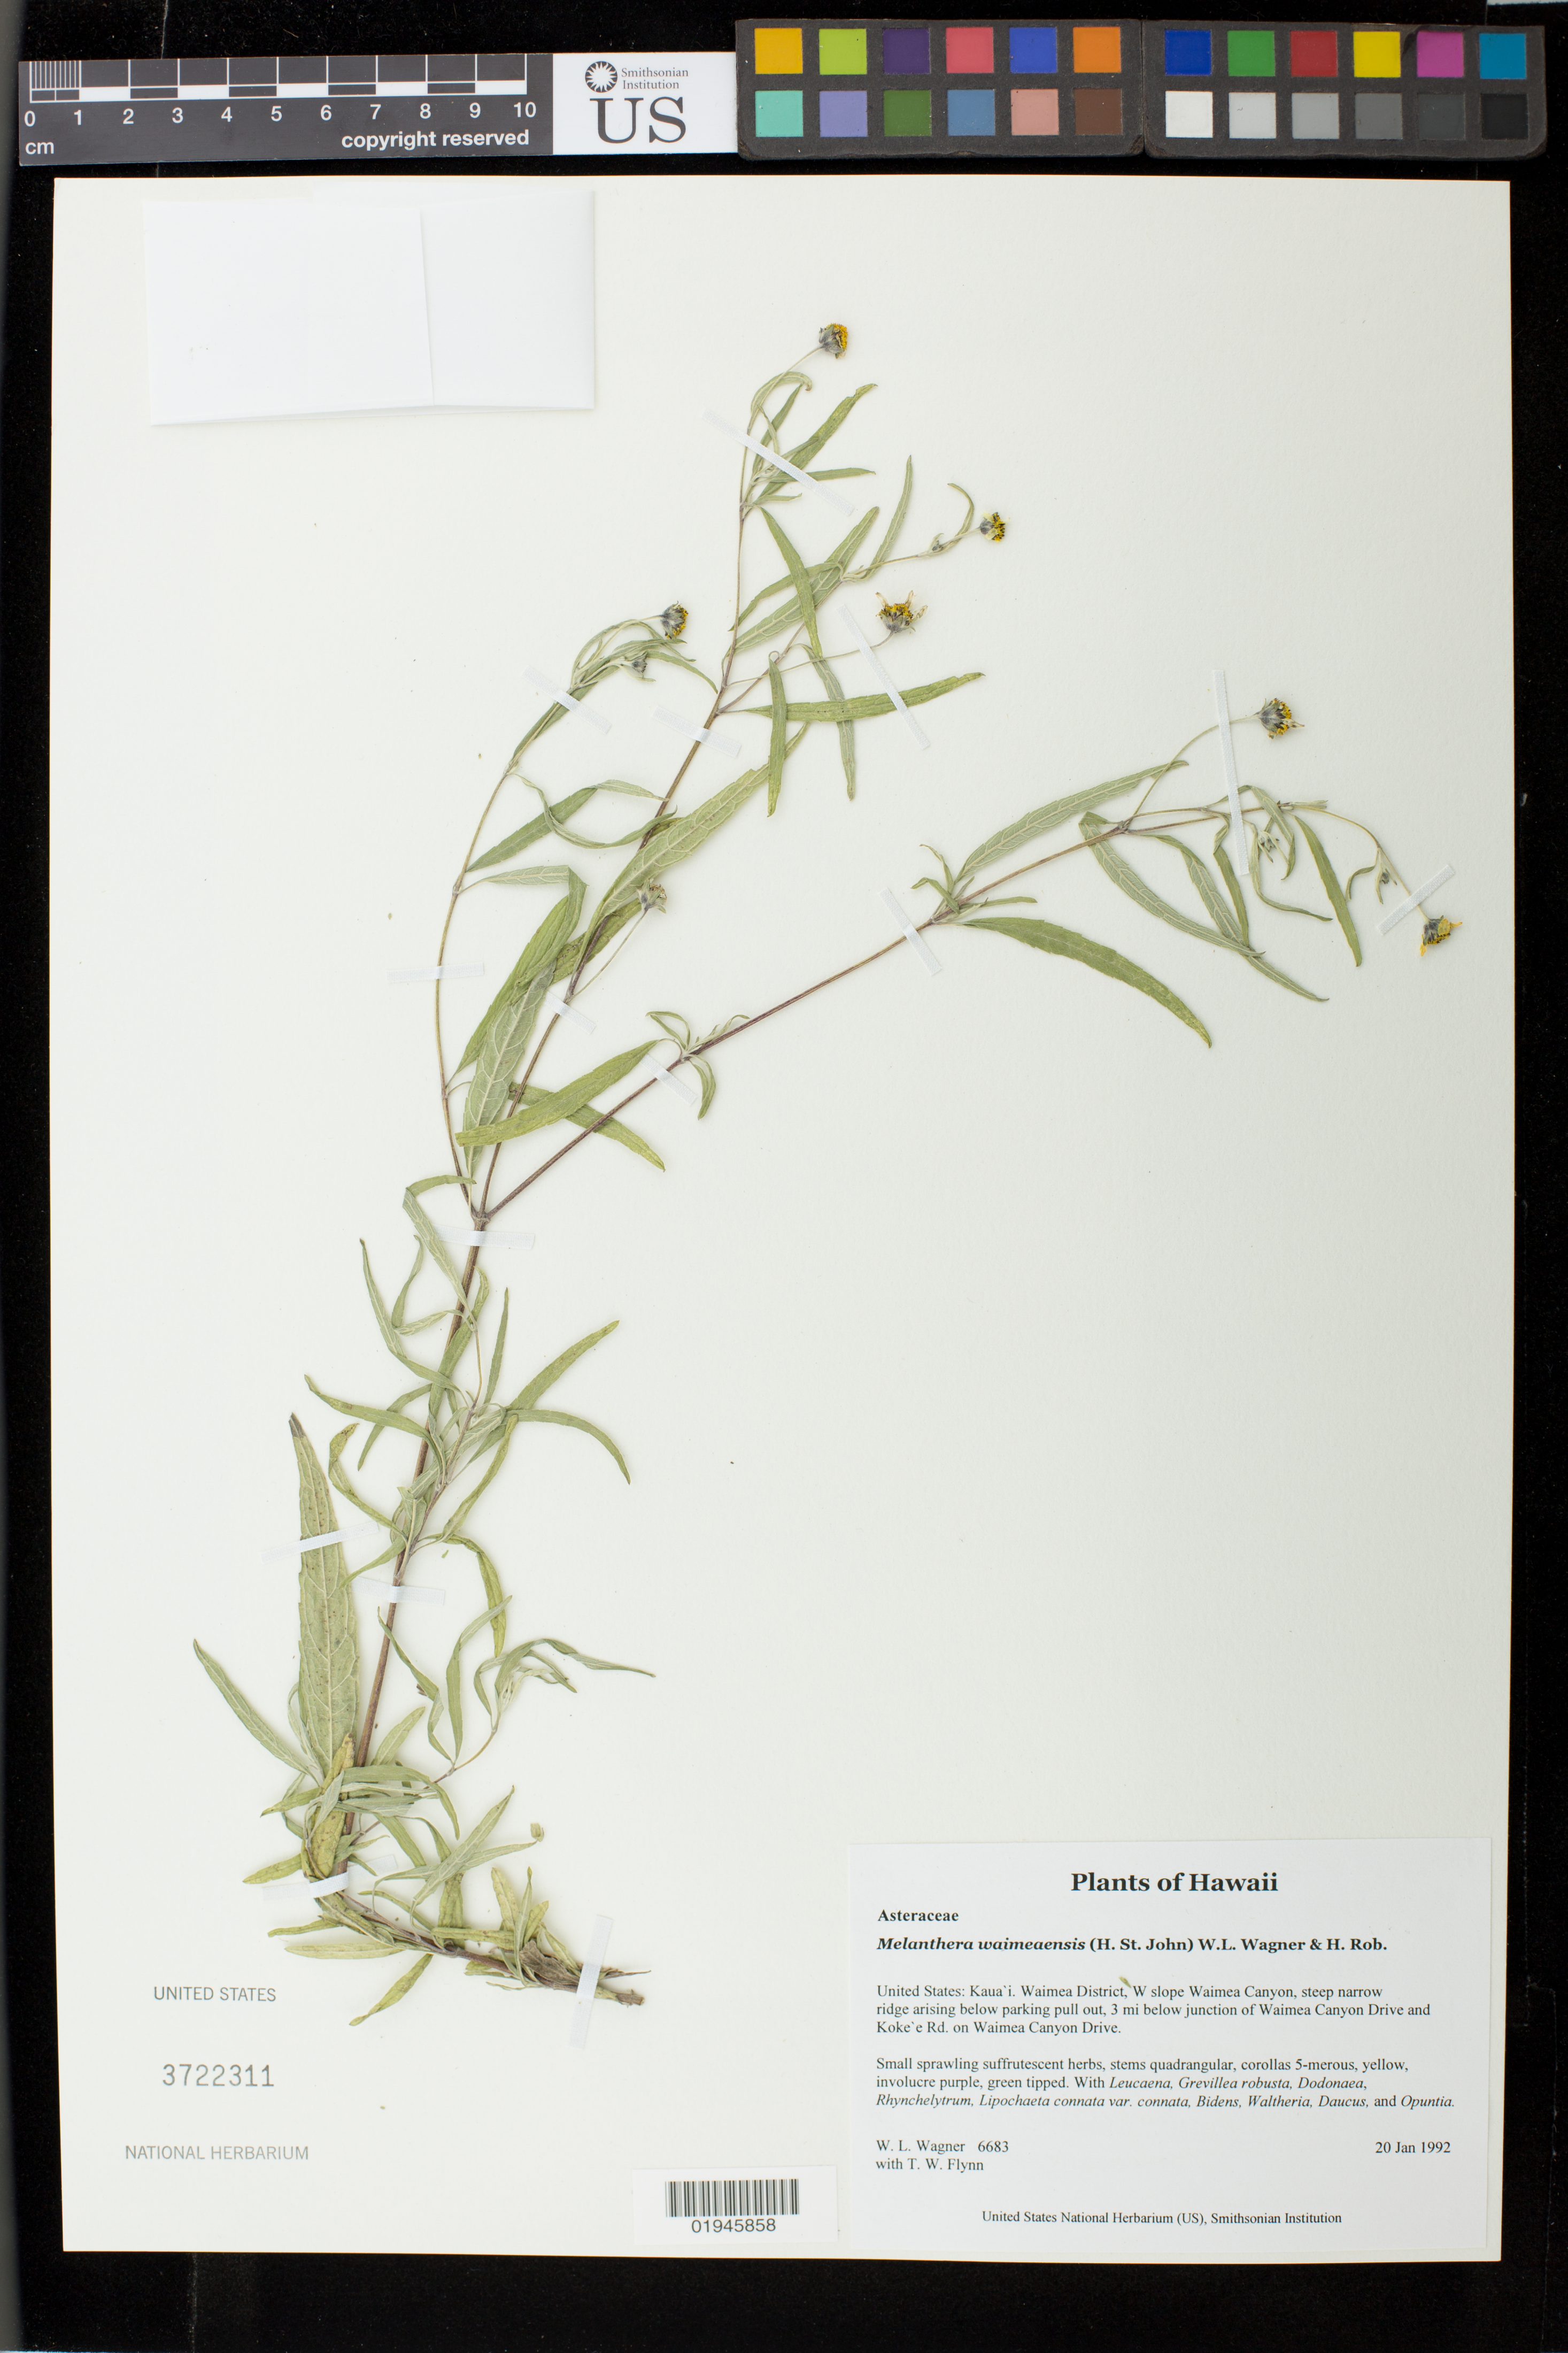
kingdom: Plantae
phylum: Tracheophyta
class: Magnoliopsida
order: Asterales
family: Asteraceae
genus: Wollastonia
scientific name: Wollastonia waimeaensis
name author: (H. St. John) Orchard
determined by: Wagner, W. L., (BOT), Smithsonian Institution - National Museum of Natural History (UNITED STATES)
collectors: W. L. Wagner & T. W. Flynn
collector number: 6683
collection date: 1992-01-20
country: United States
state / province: Hawaii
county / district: Kauai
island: Kaua'i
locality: Waimea District, W slope Waimea Canyon, steep narrow ridge arising below parking pull out, 3 mi below junction of Waimea Canyon Drive and Koke'e Rd. on Waimea Canyon Drive.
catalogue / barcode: US 3722311